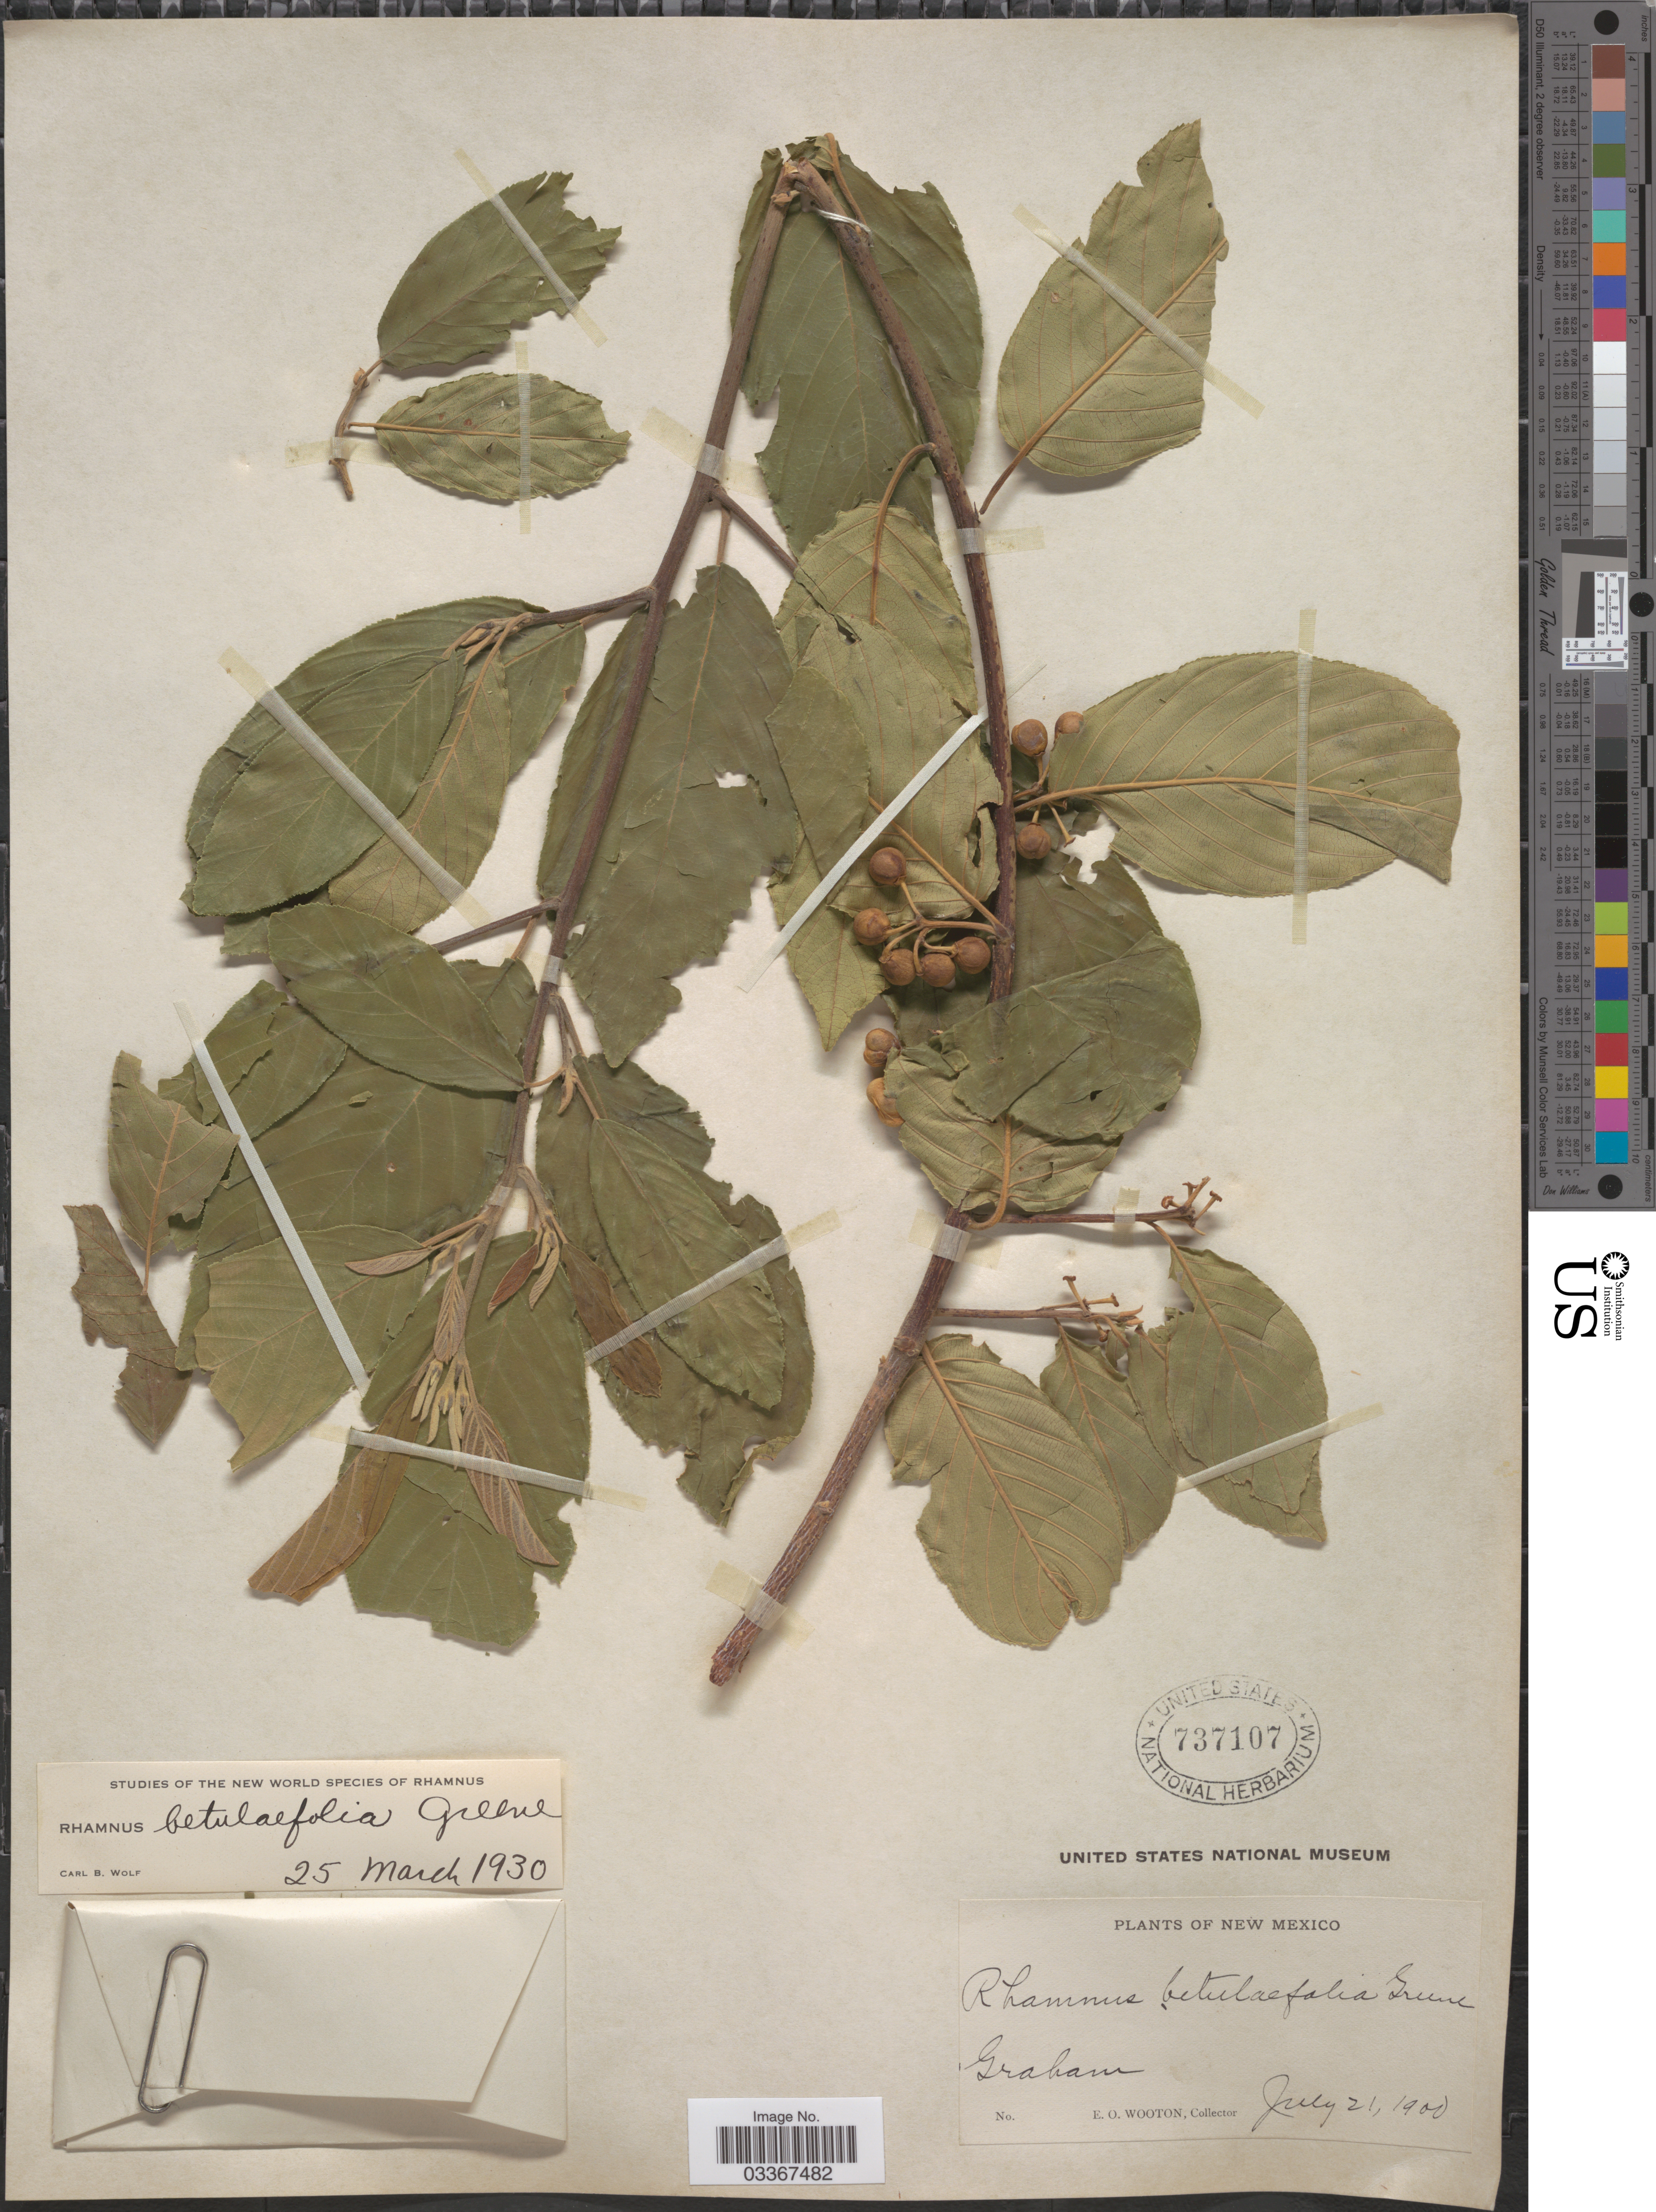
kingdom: Plantae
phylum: Tracheophyta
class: Magnoliopsida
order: Rosales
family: Rhamnaceae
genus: Frangula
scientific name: Frangula betulifolia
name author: (Greene) Grubov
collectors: E. O. Wooton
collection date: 1900-07-21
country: United States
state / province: New Mexico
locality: Graham.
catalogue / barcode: US 737107